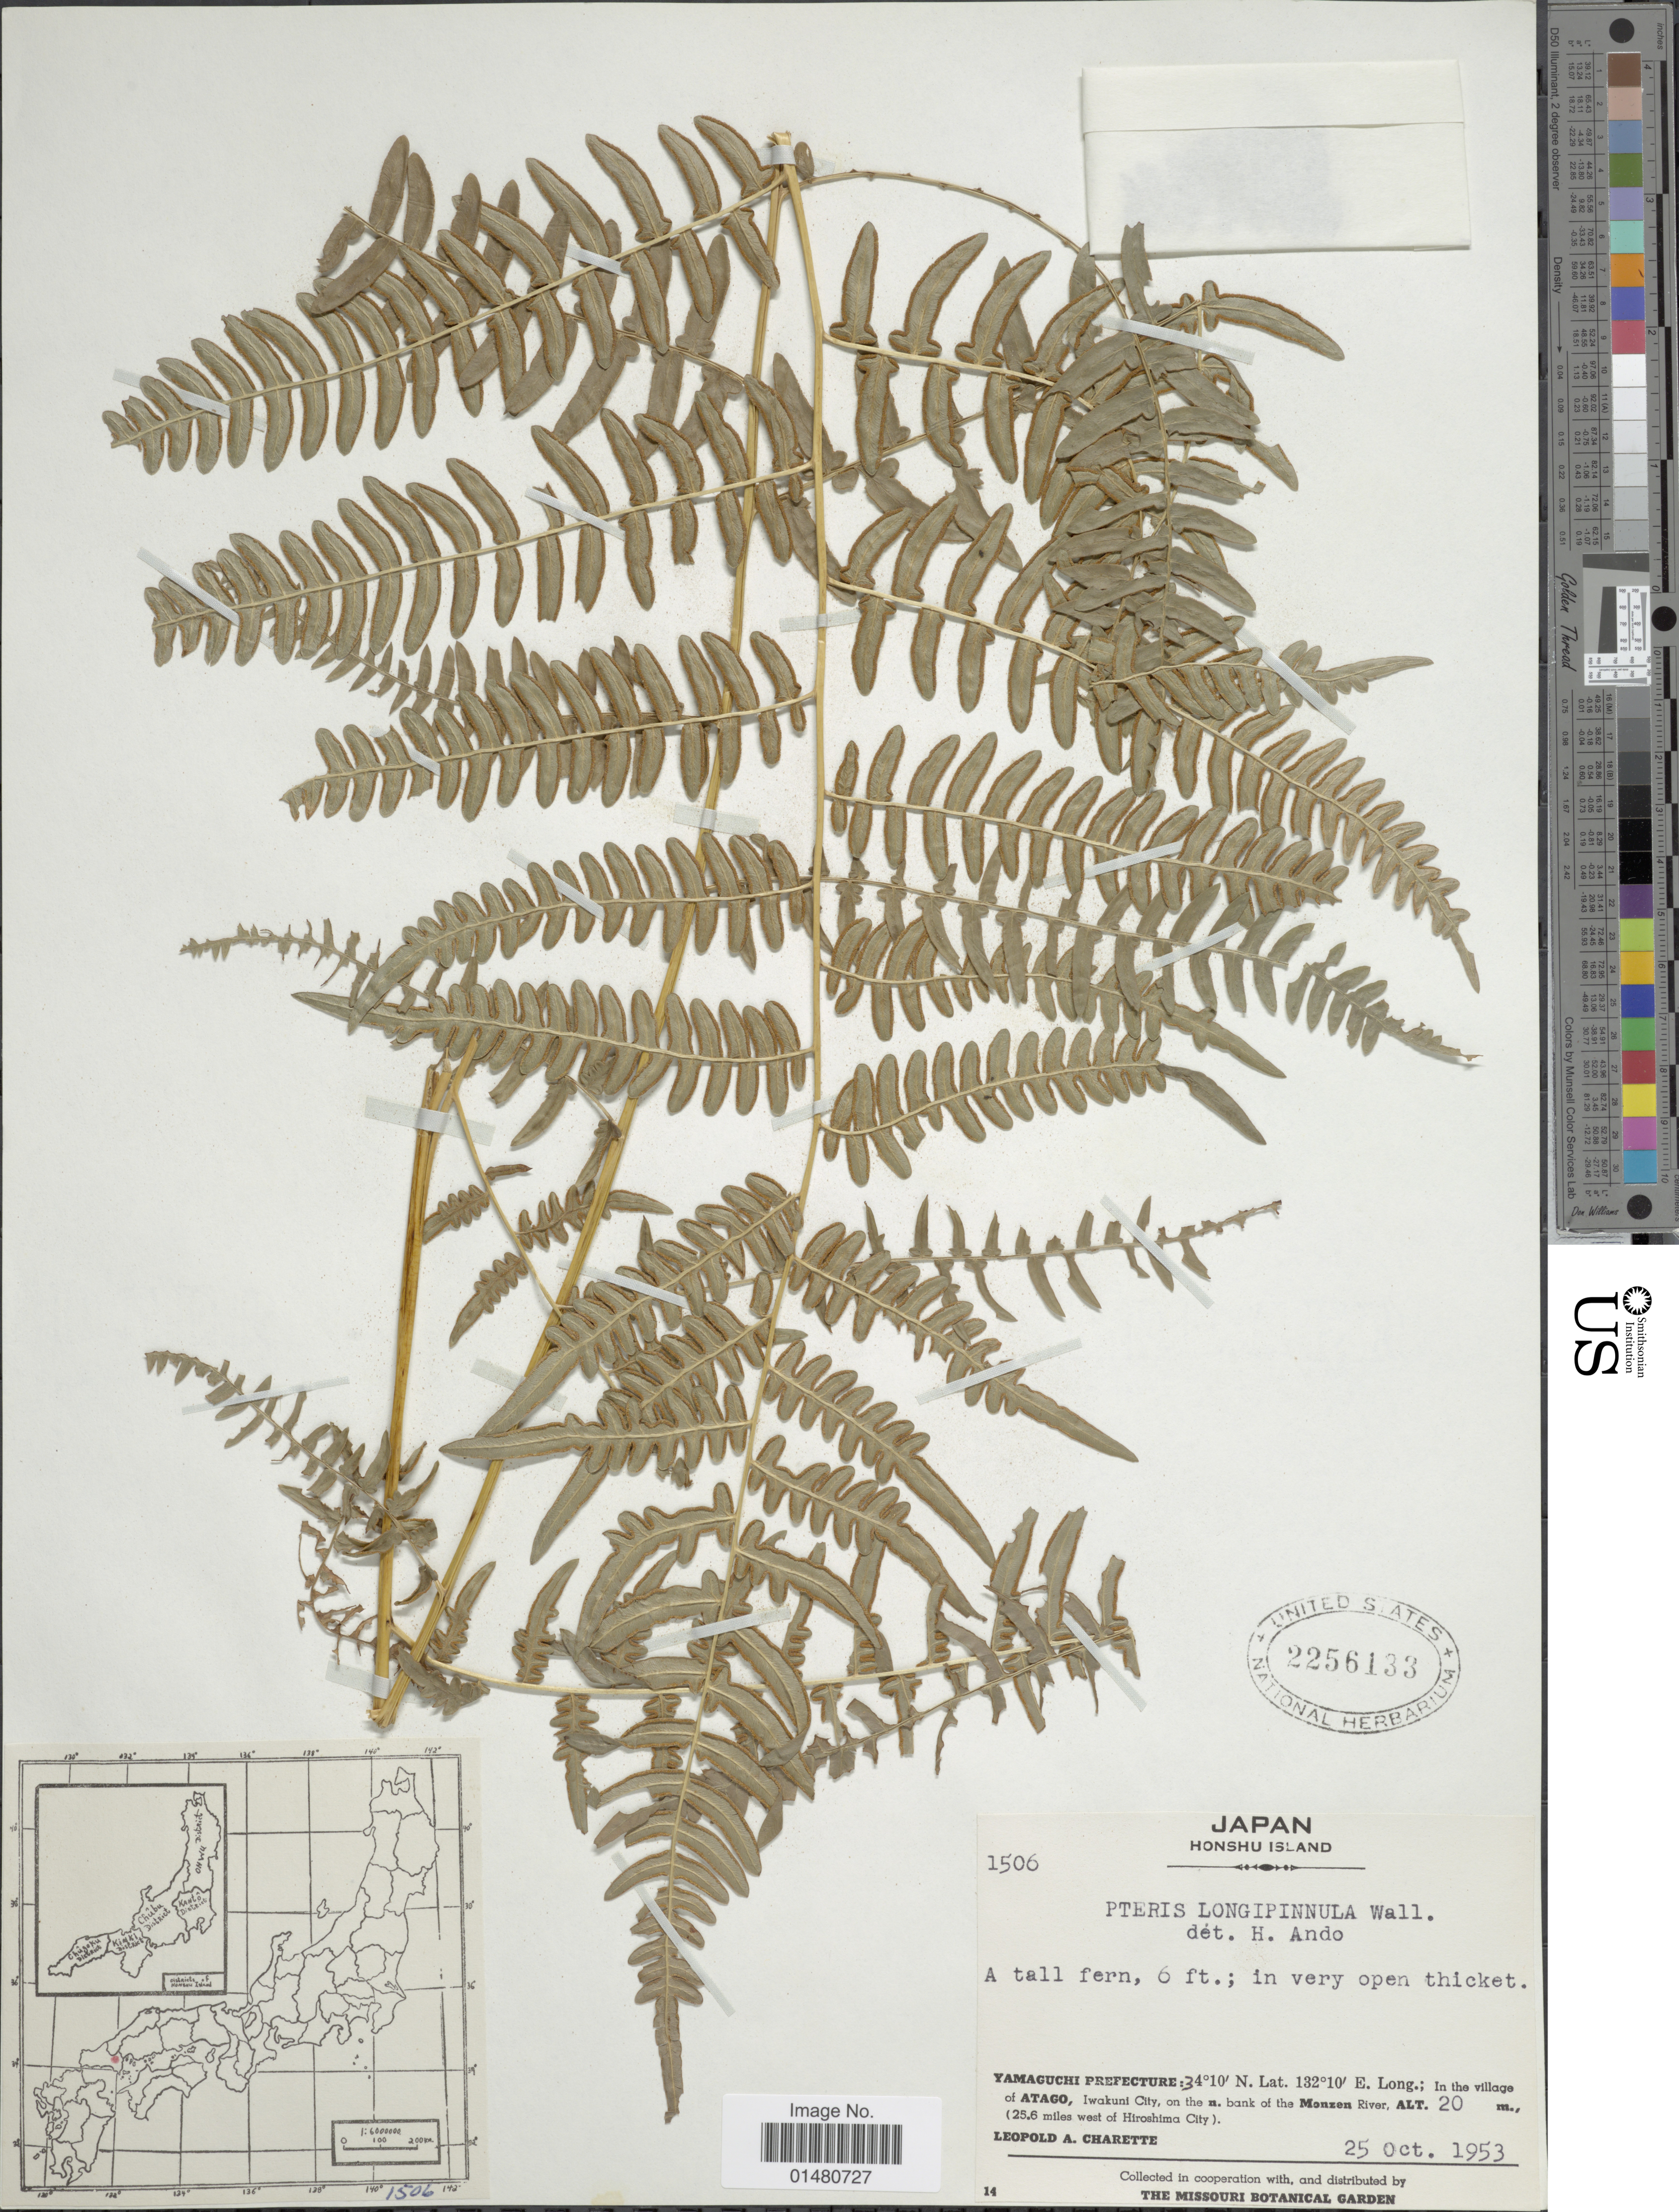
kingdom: Plantae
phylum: Tracheophyta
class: Polypodiopsida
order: Polypodiales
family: Pteridaceae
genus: Pteris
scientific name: Pteris longipinnula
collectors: L. A. Charette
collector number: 1506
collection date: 1953-10-25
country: Japan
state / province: Yamaguti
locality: Honshu Island, Yamaguchi Prefecture; in the village of Atago, Iwakuni City, on the n. bank of the Monzen River (25.6 miles west of Hiroshima City)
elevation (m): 20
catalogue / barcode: US 2256133